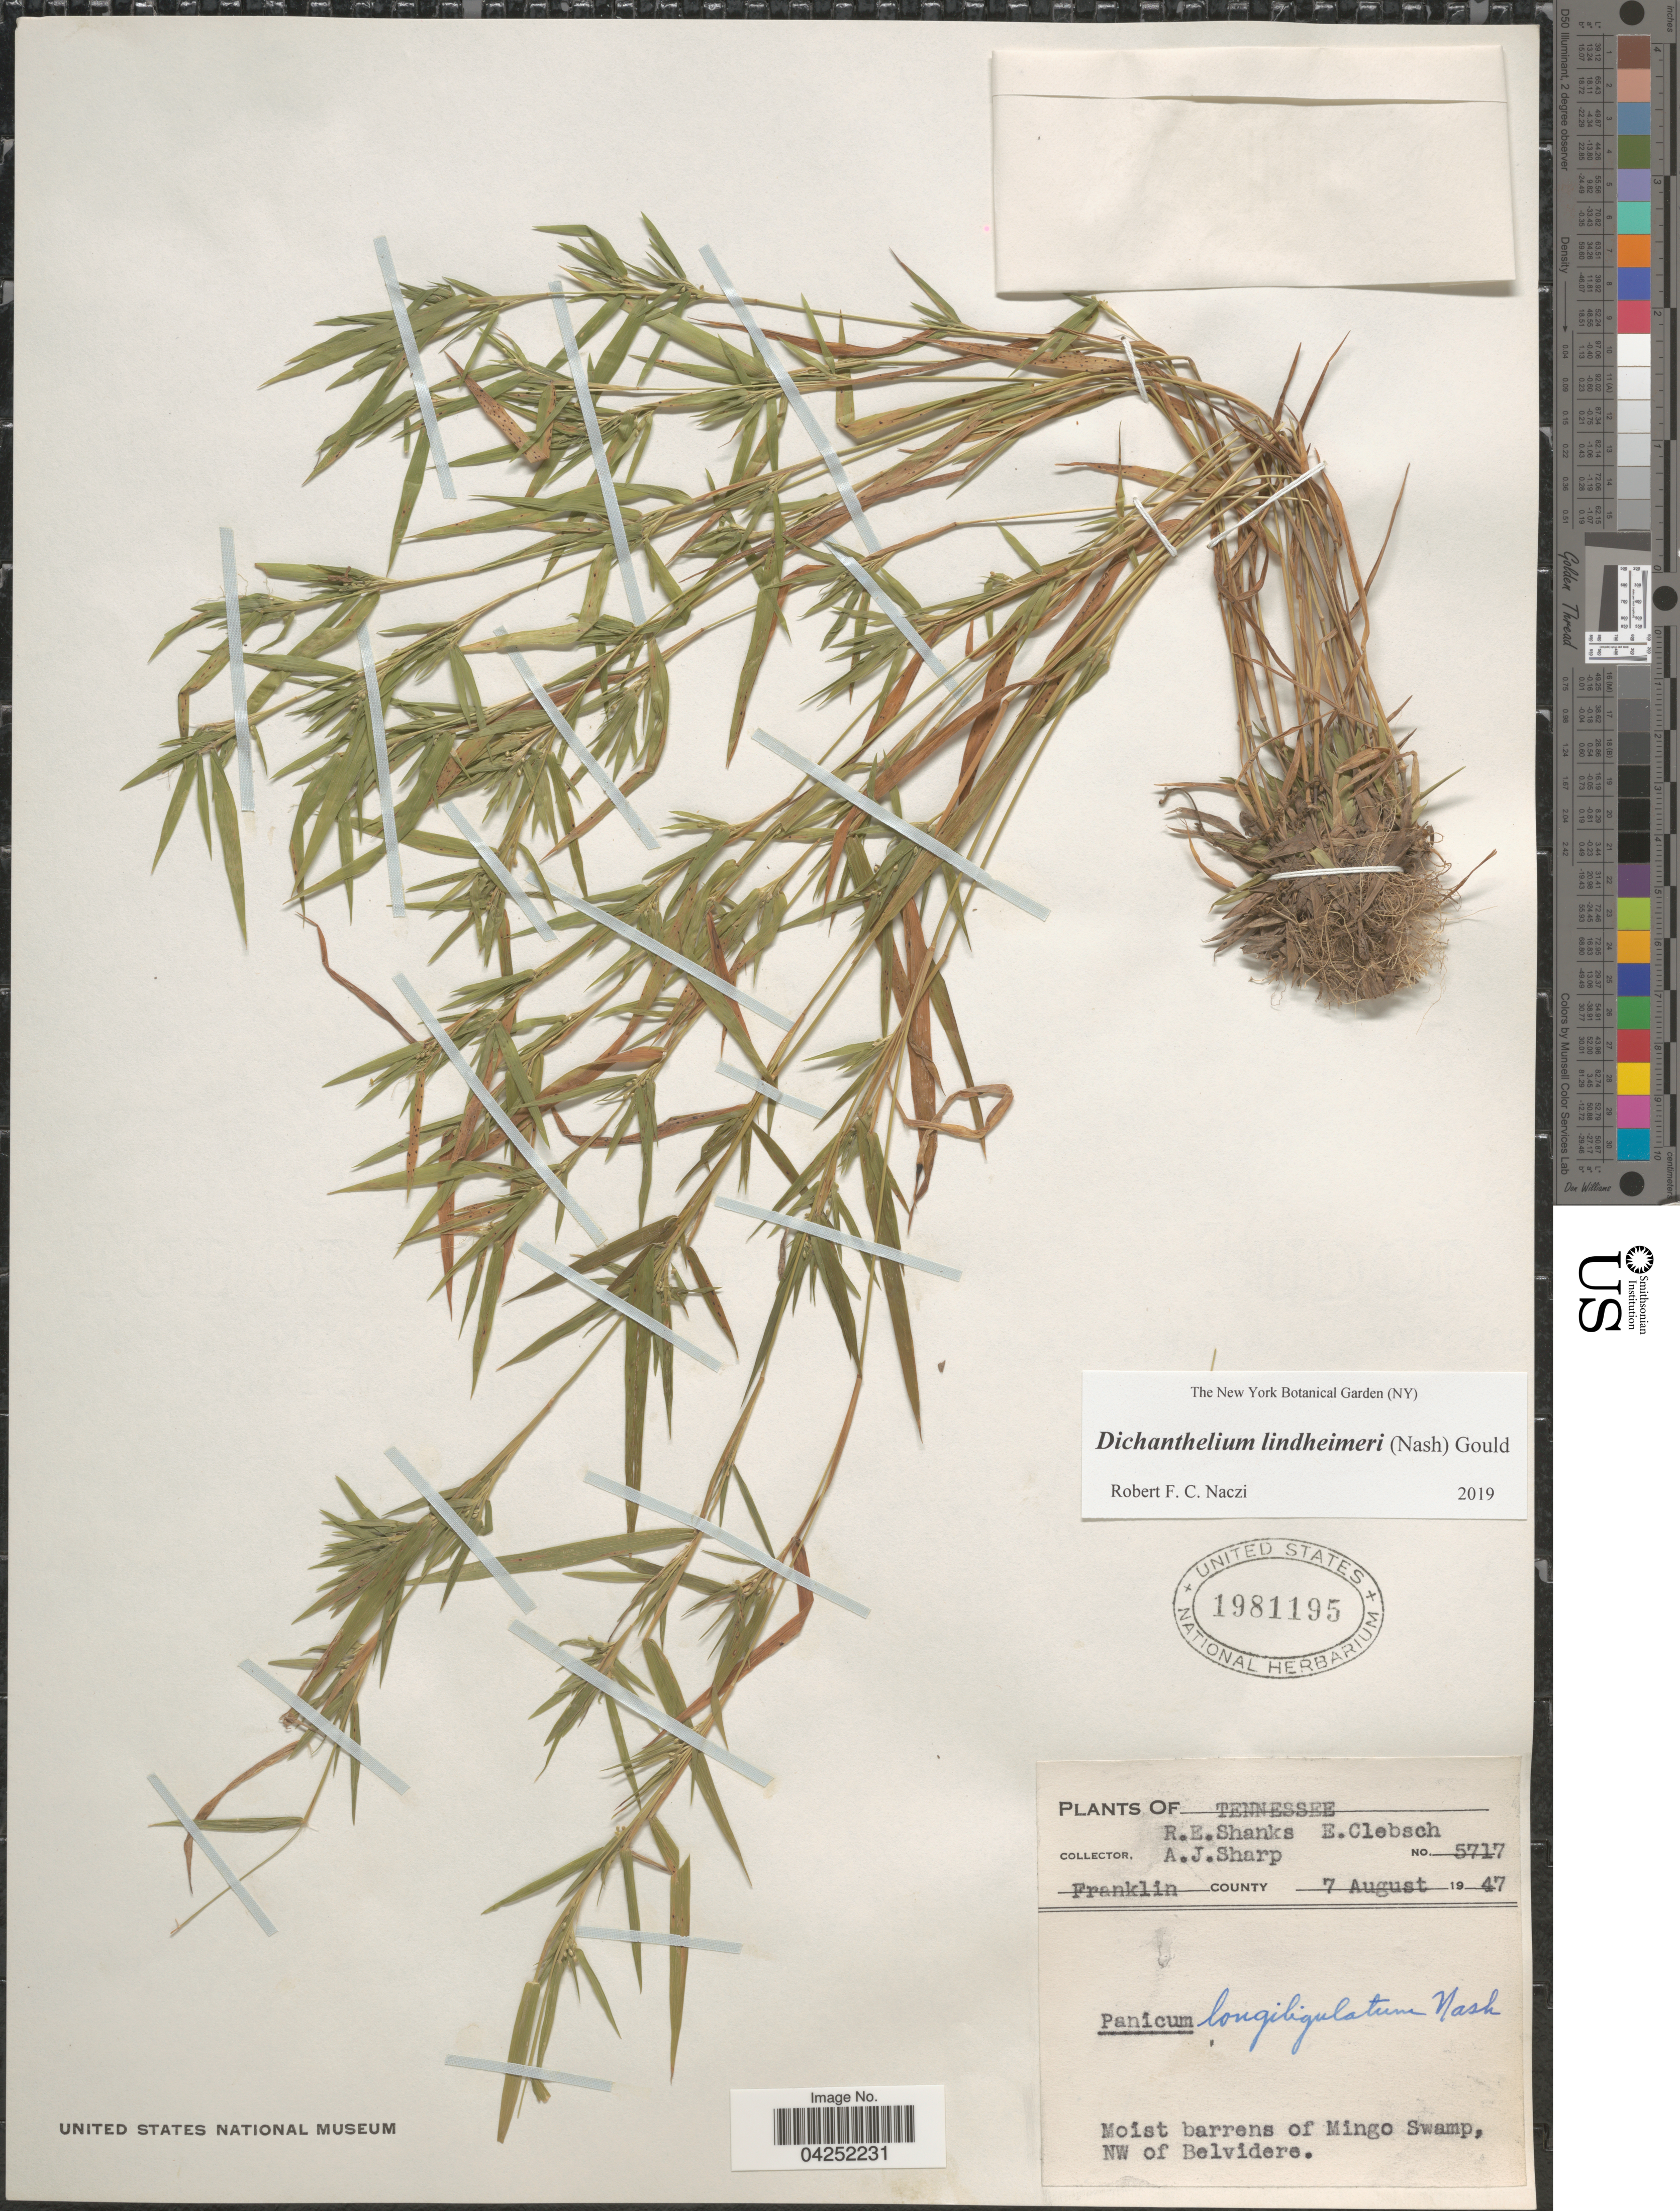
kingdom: Plantae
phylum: Tracheophyta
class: Liliopsida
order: Poales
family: Poaceae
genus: Dichanthelium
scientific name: Dichanthelium acuminatum var. lindheimeri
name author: (Nash) Gould & C.A. Clark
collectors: R. Shanks, A. J. Sharp & E. Clebsch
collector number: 5717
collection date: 1947-08-07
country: United States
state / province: Tennessee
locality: Franklin County. Moist barrens of Mingo Swamp, NW of Belvidere.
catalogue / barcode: US 1981195